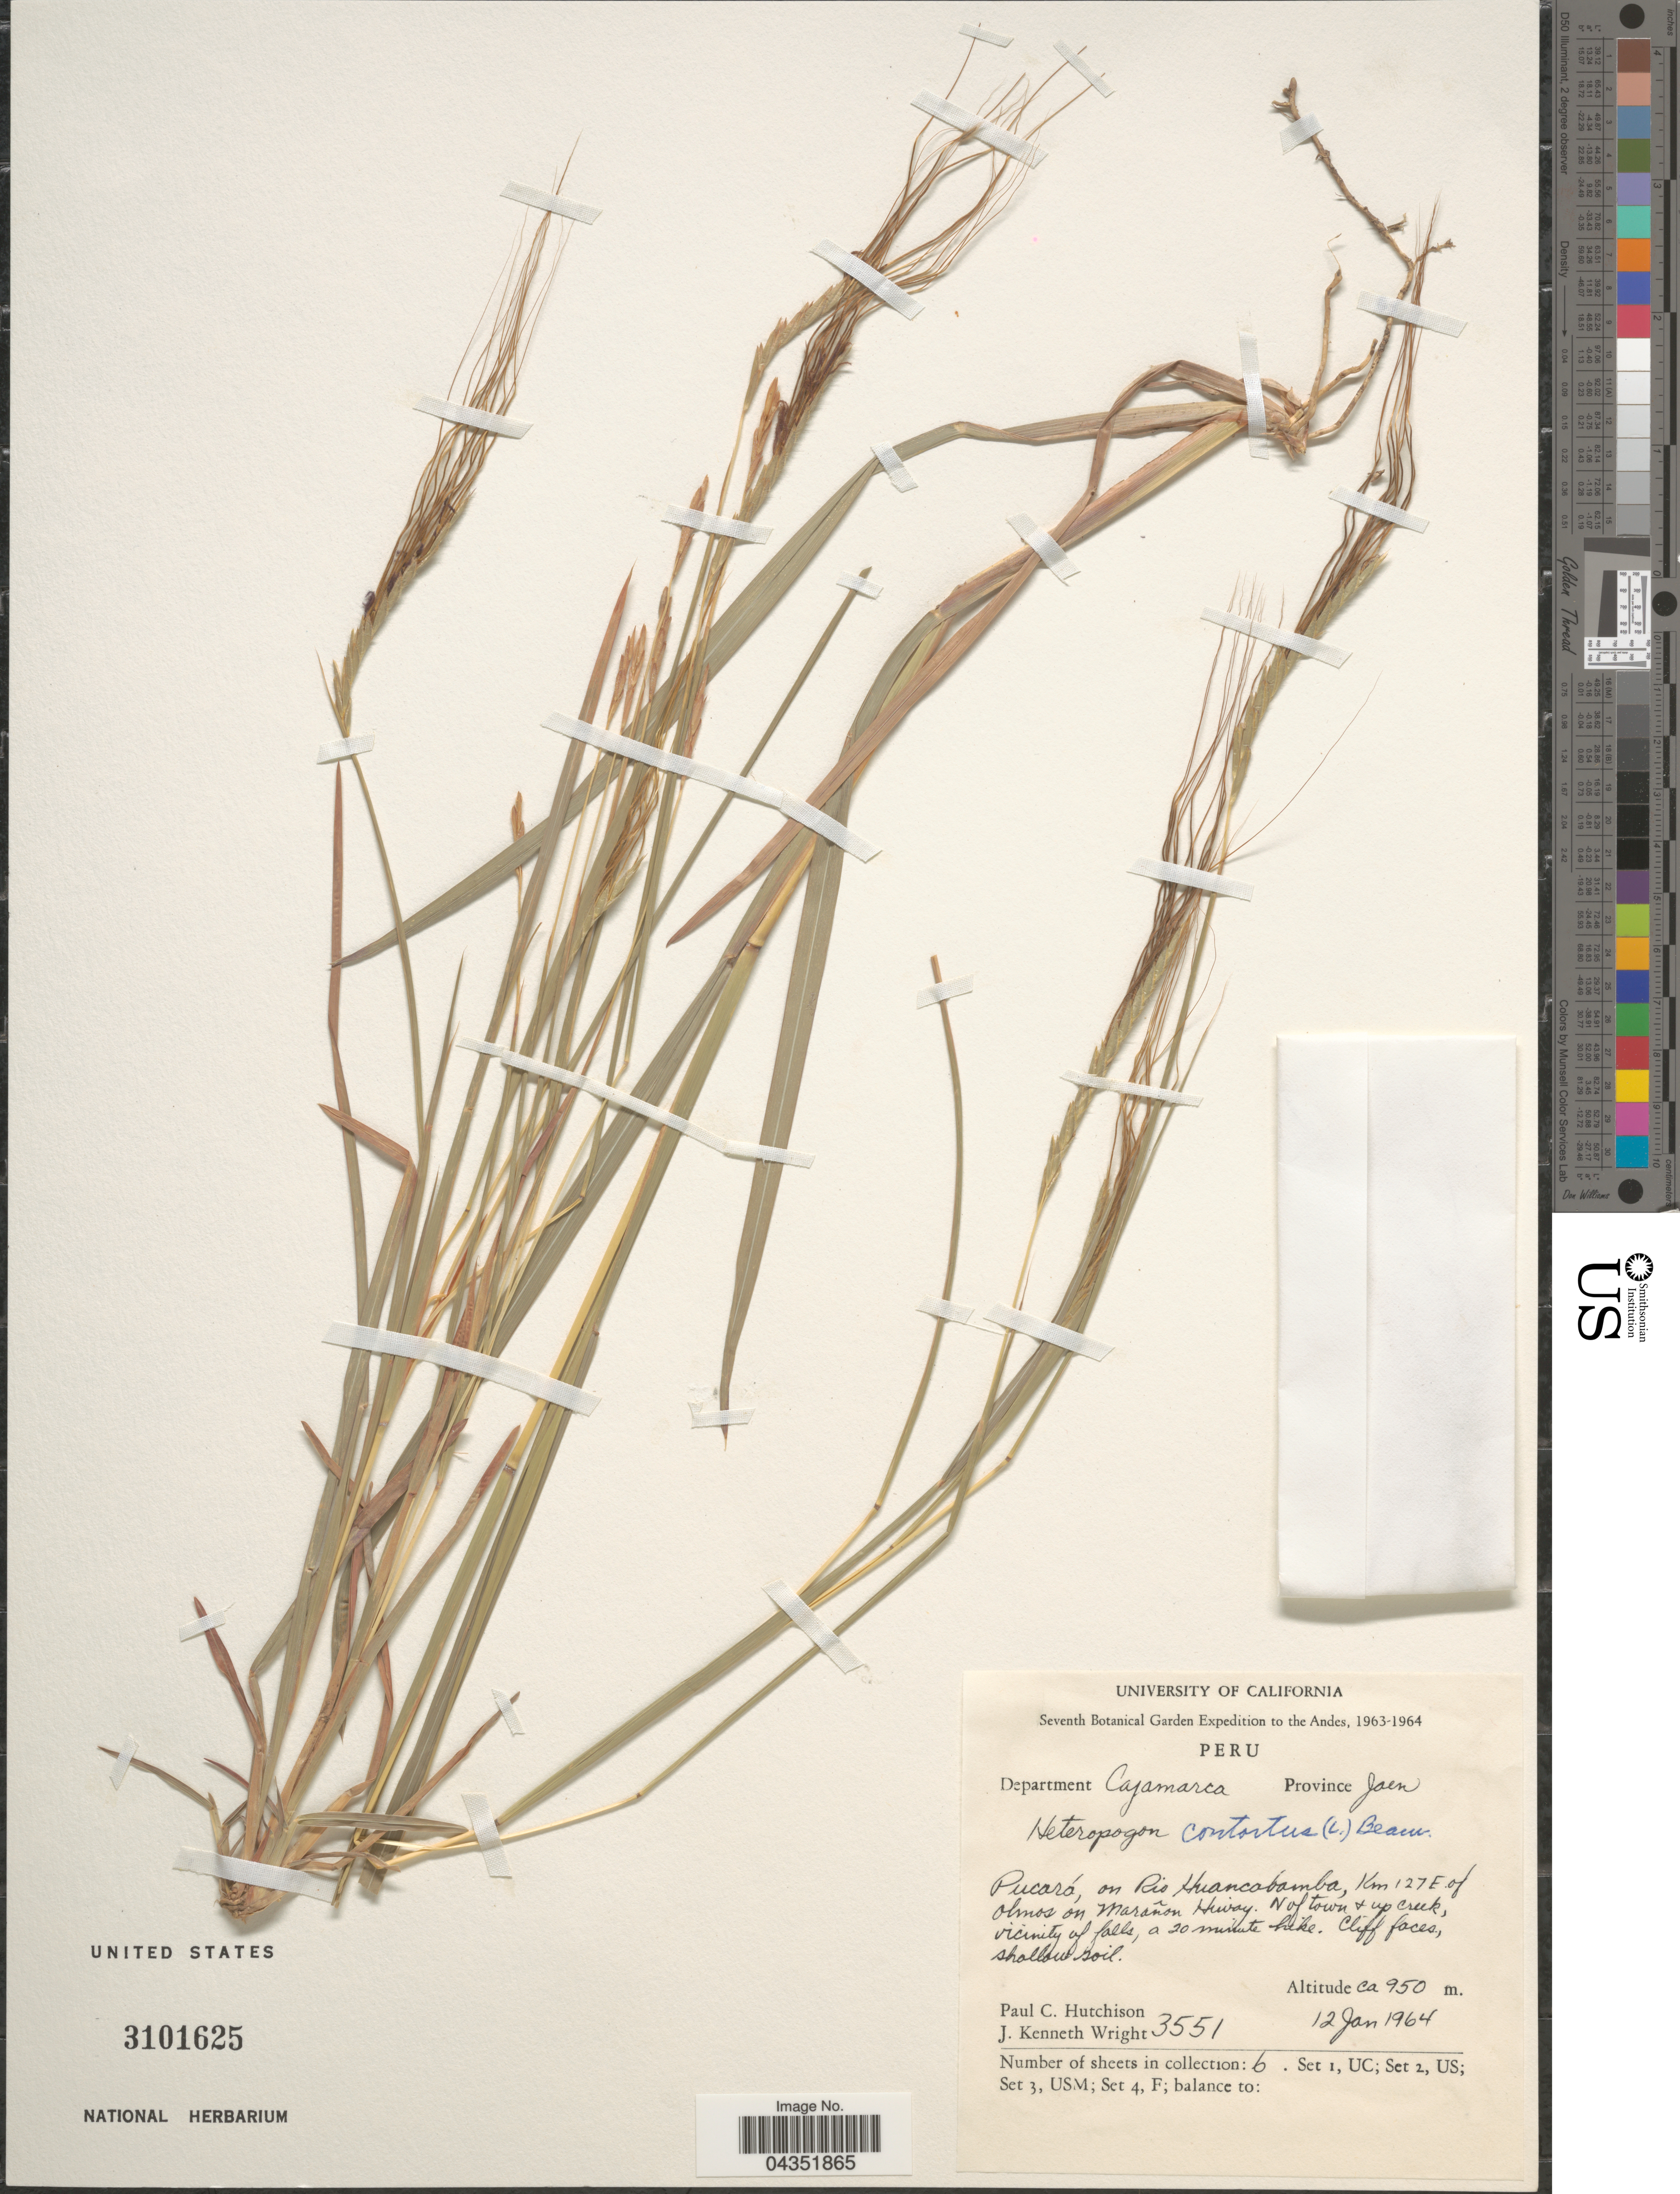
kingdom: Plantae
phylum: Tracheophyta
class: Liliopsida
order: Poales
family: Poaceae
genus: Heteropogon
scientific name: Heteropogon contortus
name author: (L.) P. Beauv. ex Roem. & Schult.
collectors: P. C. Hutchison & J. K. Wright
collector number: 3551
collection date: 1964-01-12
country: Peru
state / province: Cajamarca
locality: Seventh Botanical Garden Expedition to the Andes, 1963-1964. Department Cajamarca. Province Jaen. Pucará, on Rio Huancabamba, Km 127 E of Olmos on Marañon Hiway. N of town + up creek, vicinity of falls, a 20 minute hike.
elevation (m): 950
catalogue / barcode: US 3101625